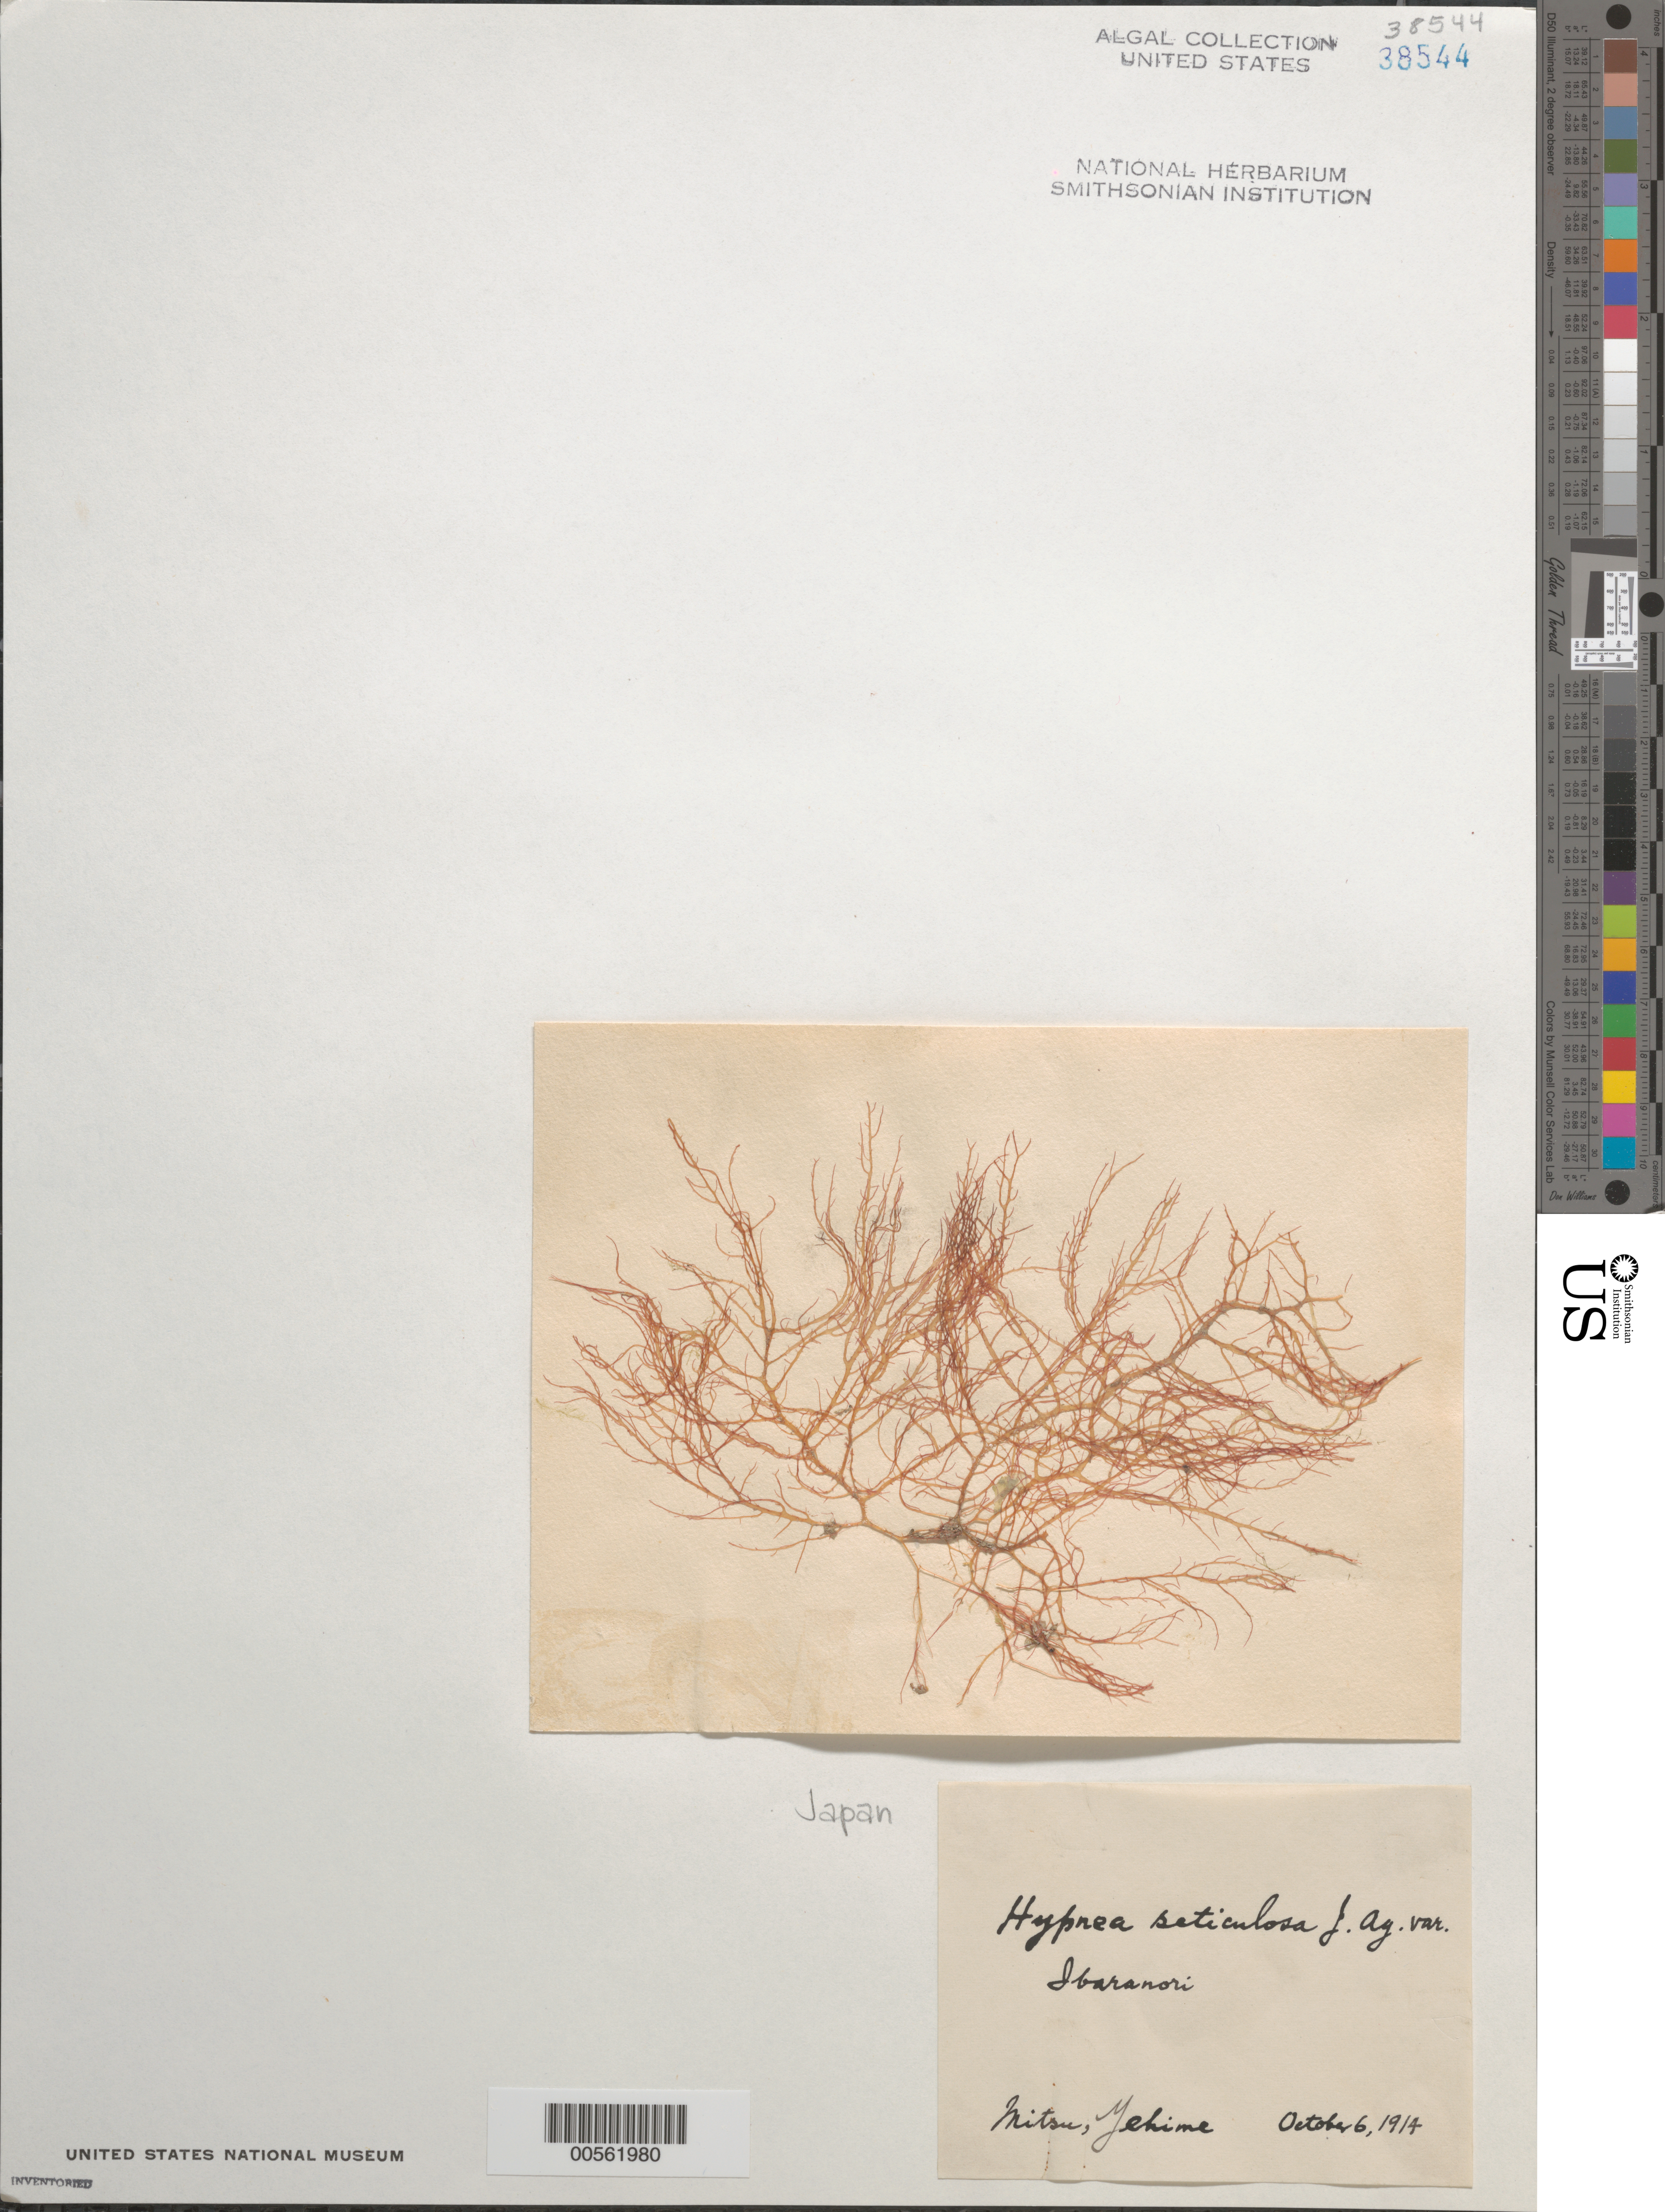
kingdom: Plantae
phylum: Rhodophyta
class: Florideophyceae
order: Gigartinales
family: Cystocloniaceae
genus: Hypnea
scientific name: Hypnea charoides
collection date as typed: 06 Oct 1914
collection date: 1914-10-06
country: Japan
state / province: Ehime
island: Shikoku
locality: Mitsu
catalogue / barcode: US 38544